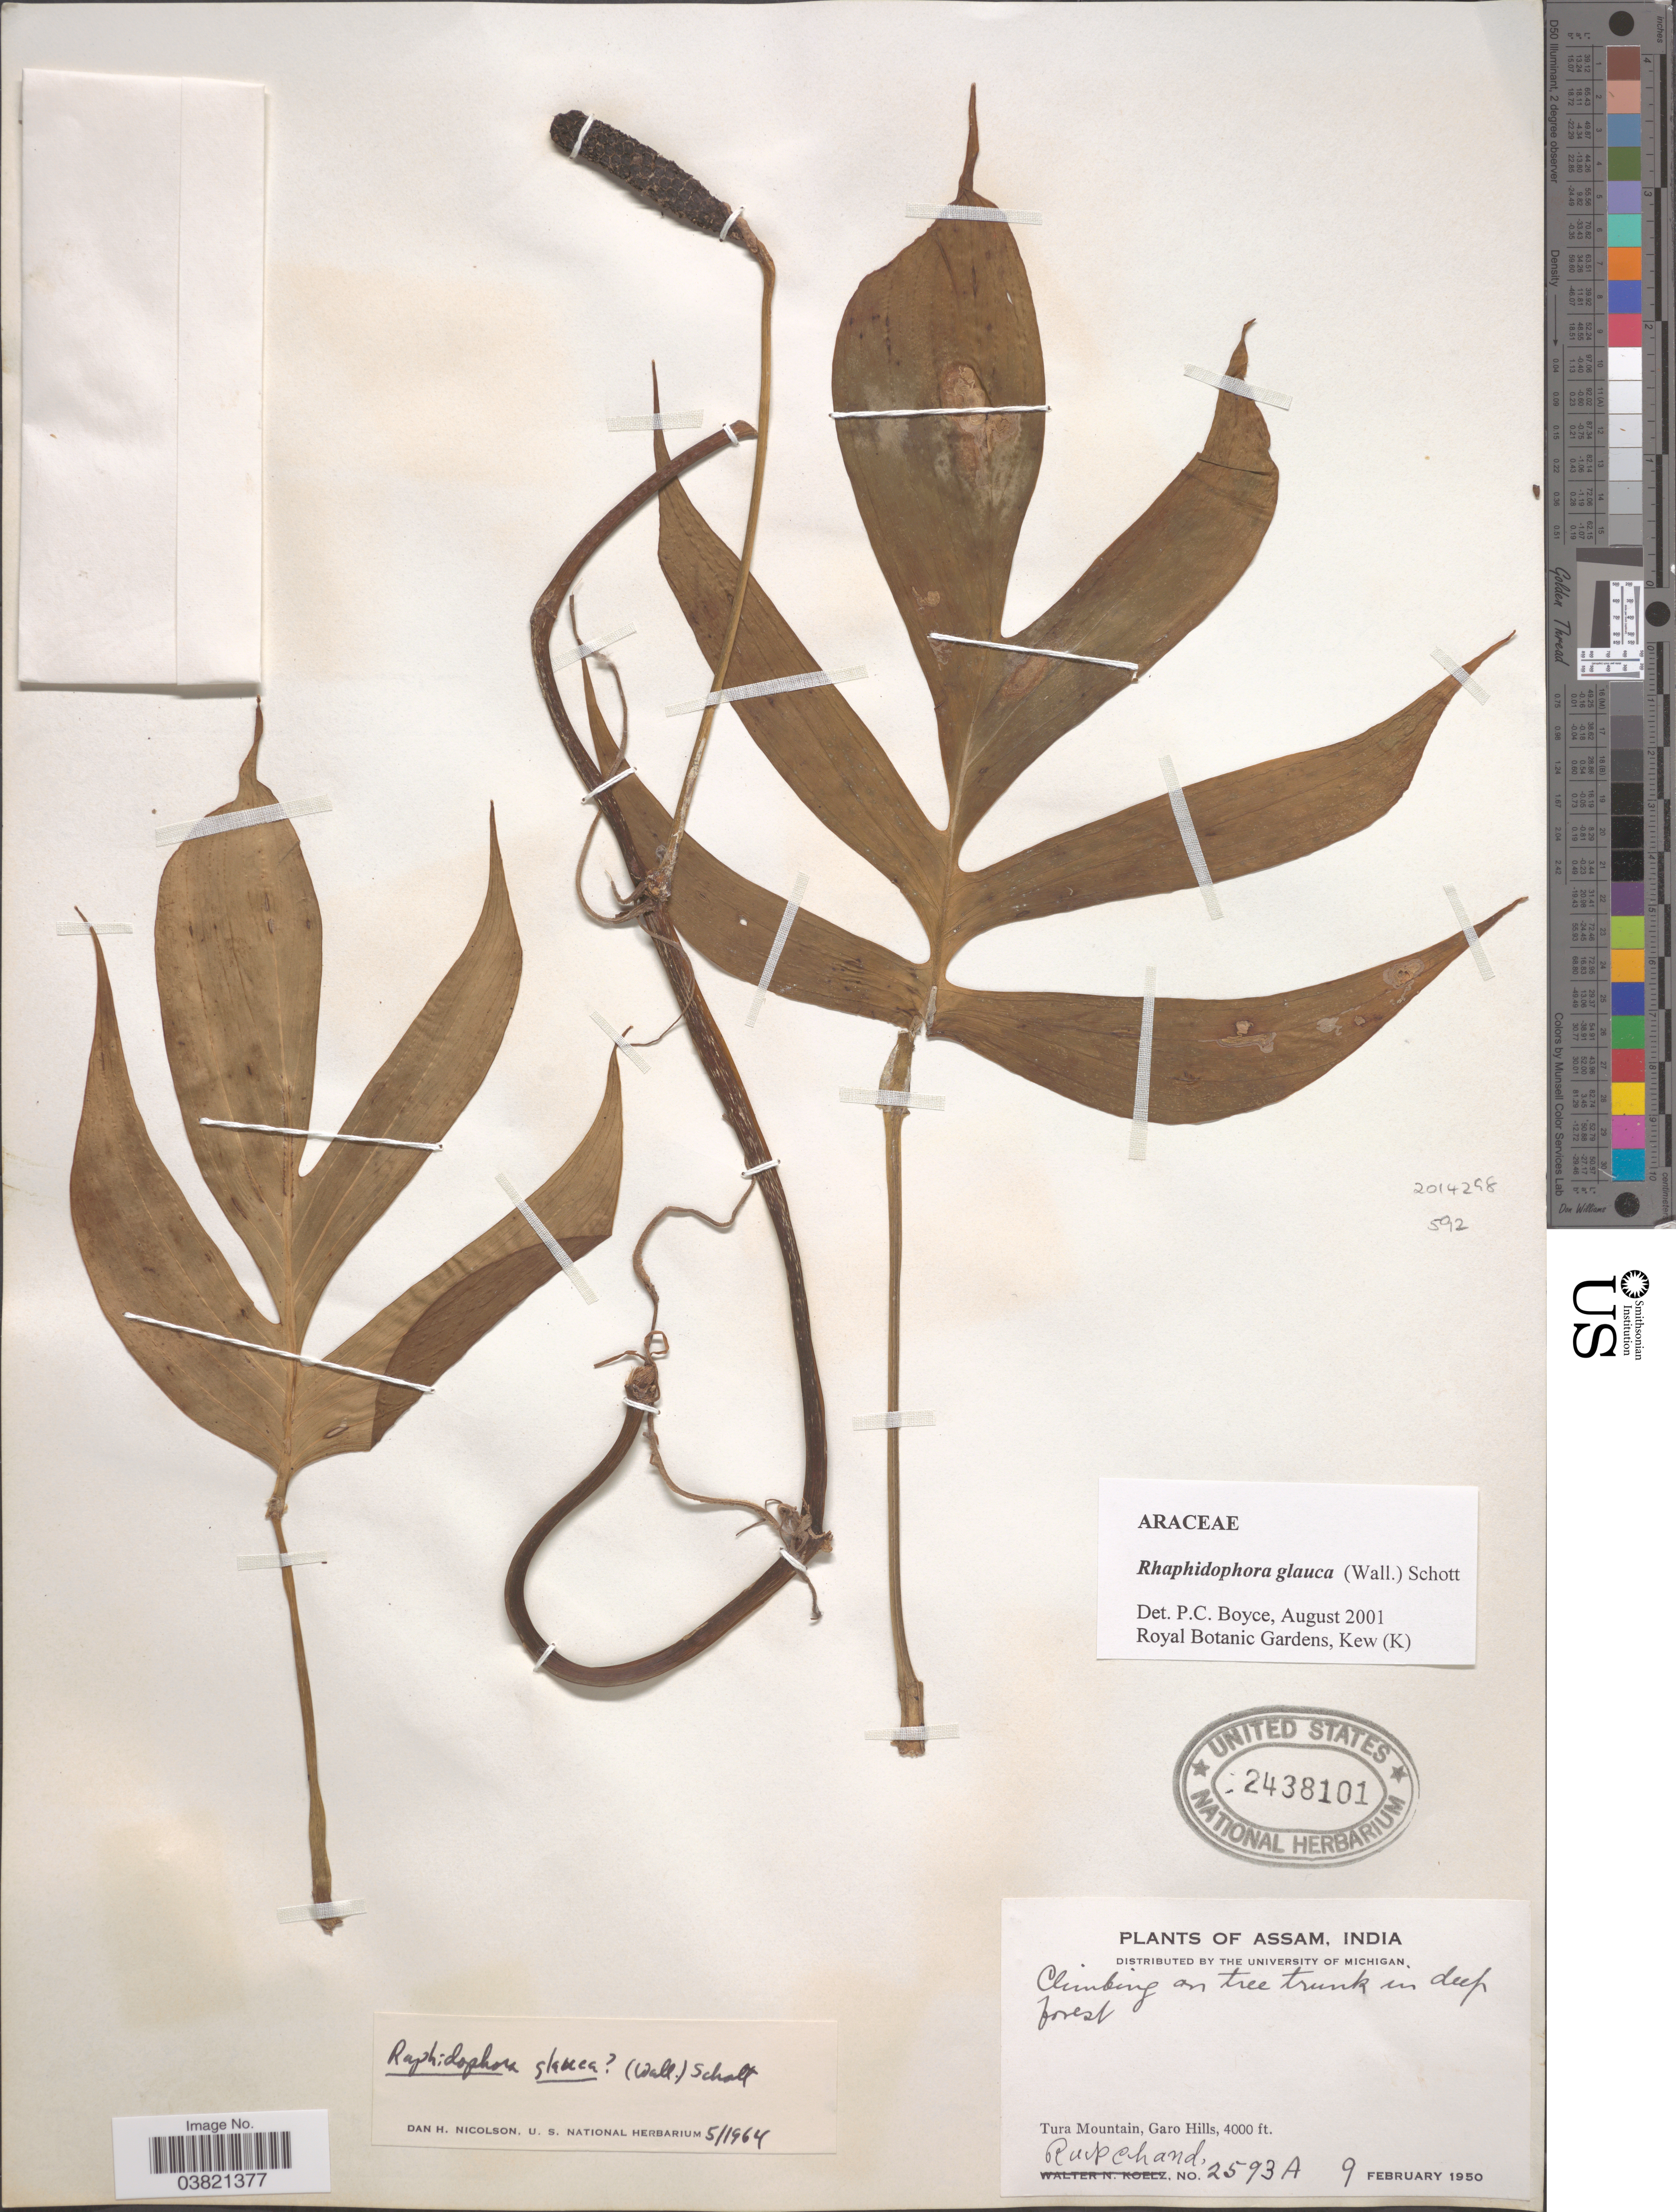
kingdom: Plantae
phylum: Tracheophyta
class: Liliopsida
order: Alismatales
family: Araceae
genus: Rhaphidophora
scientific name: Rhaphidophora glauca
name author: (Wall.) Schott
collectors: R. Chand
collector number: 2593A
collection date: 1950-02-09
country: India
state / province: Meghalaya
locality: Tura Mountain, Garo Hills.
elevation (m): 1219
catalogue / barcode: US 2438101